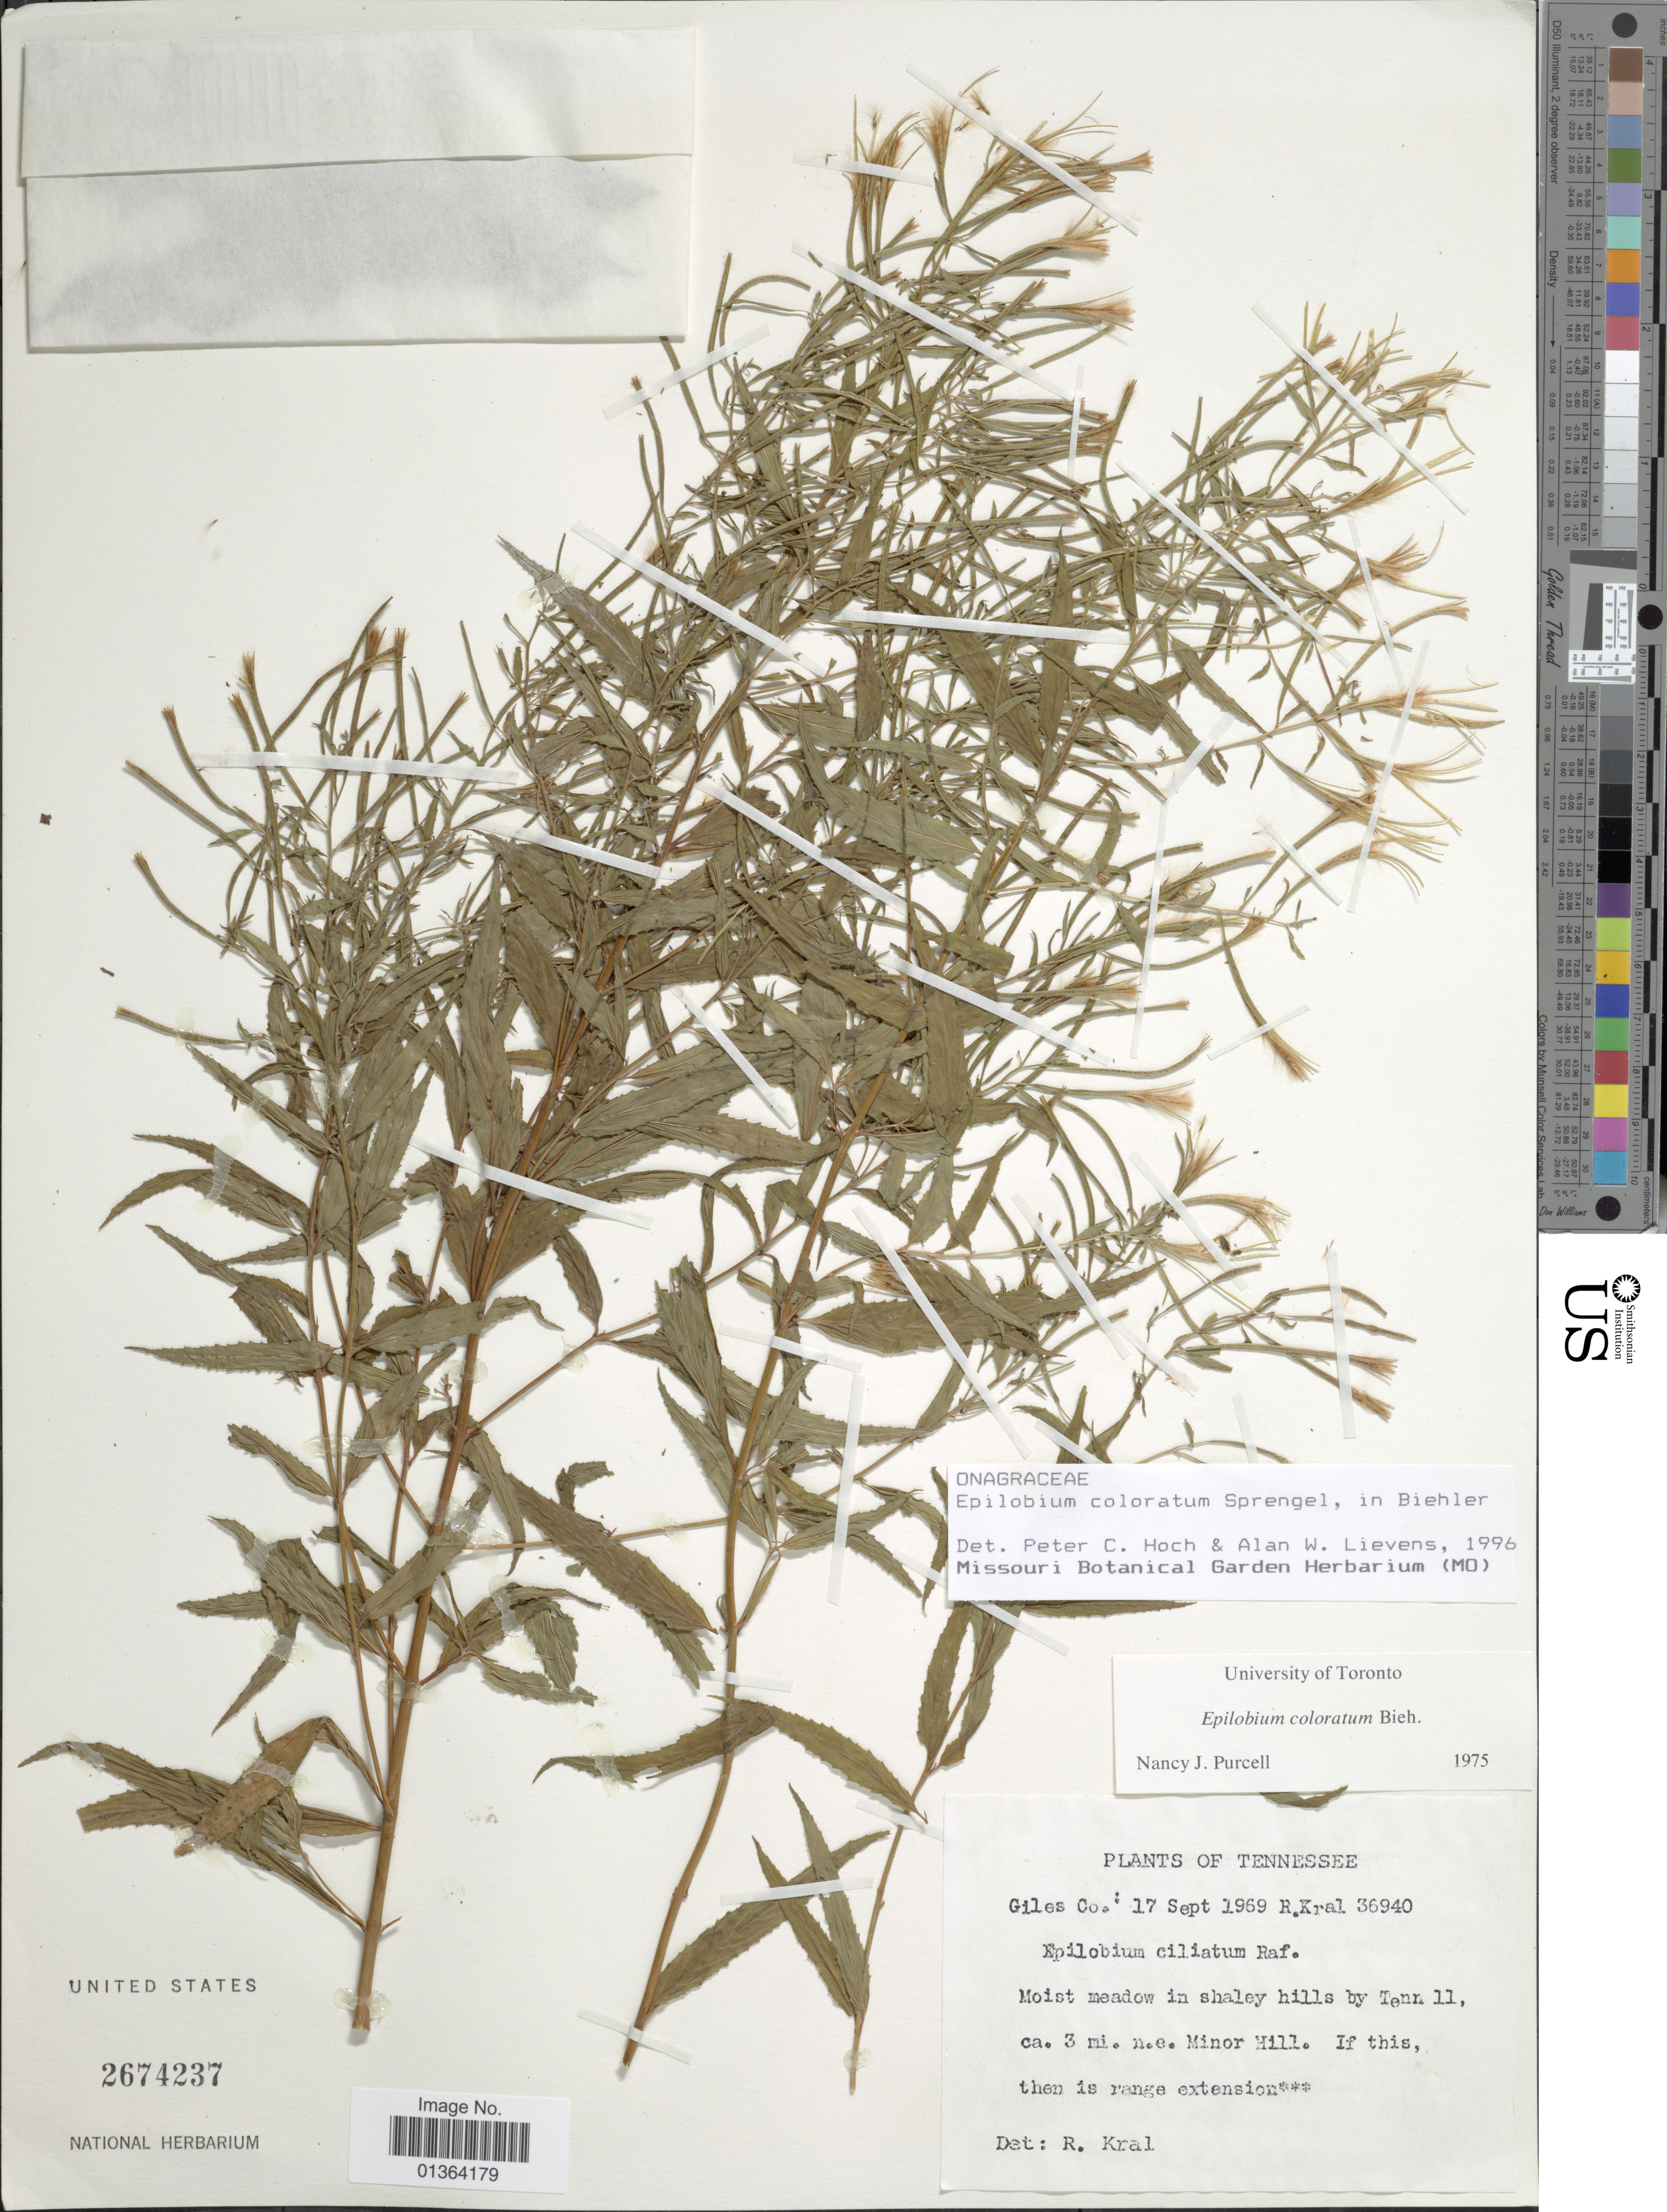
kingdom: Plantae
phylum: Tracheophyta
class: Magnoliopsida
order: Myrtales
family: Onagraceae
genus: Epilobium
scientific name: Epilobium coloratum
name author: Biehler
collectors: R. Kral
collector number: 36940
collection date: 1969-09-17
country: United States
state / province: Tennessee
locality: Giles Co. Moist meadow in shaley hills by Tennill [interpreted], ca. 3 mi. n.e. Minor Hill.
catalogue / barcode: US 2674237